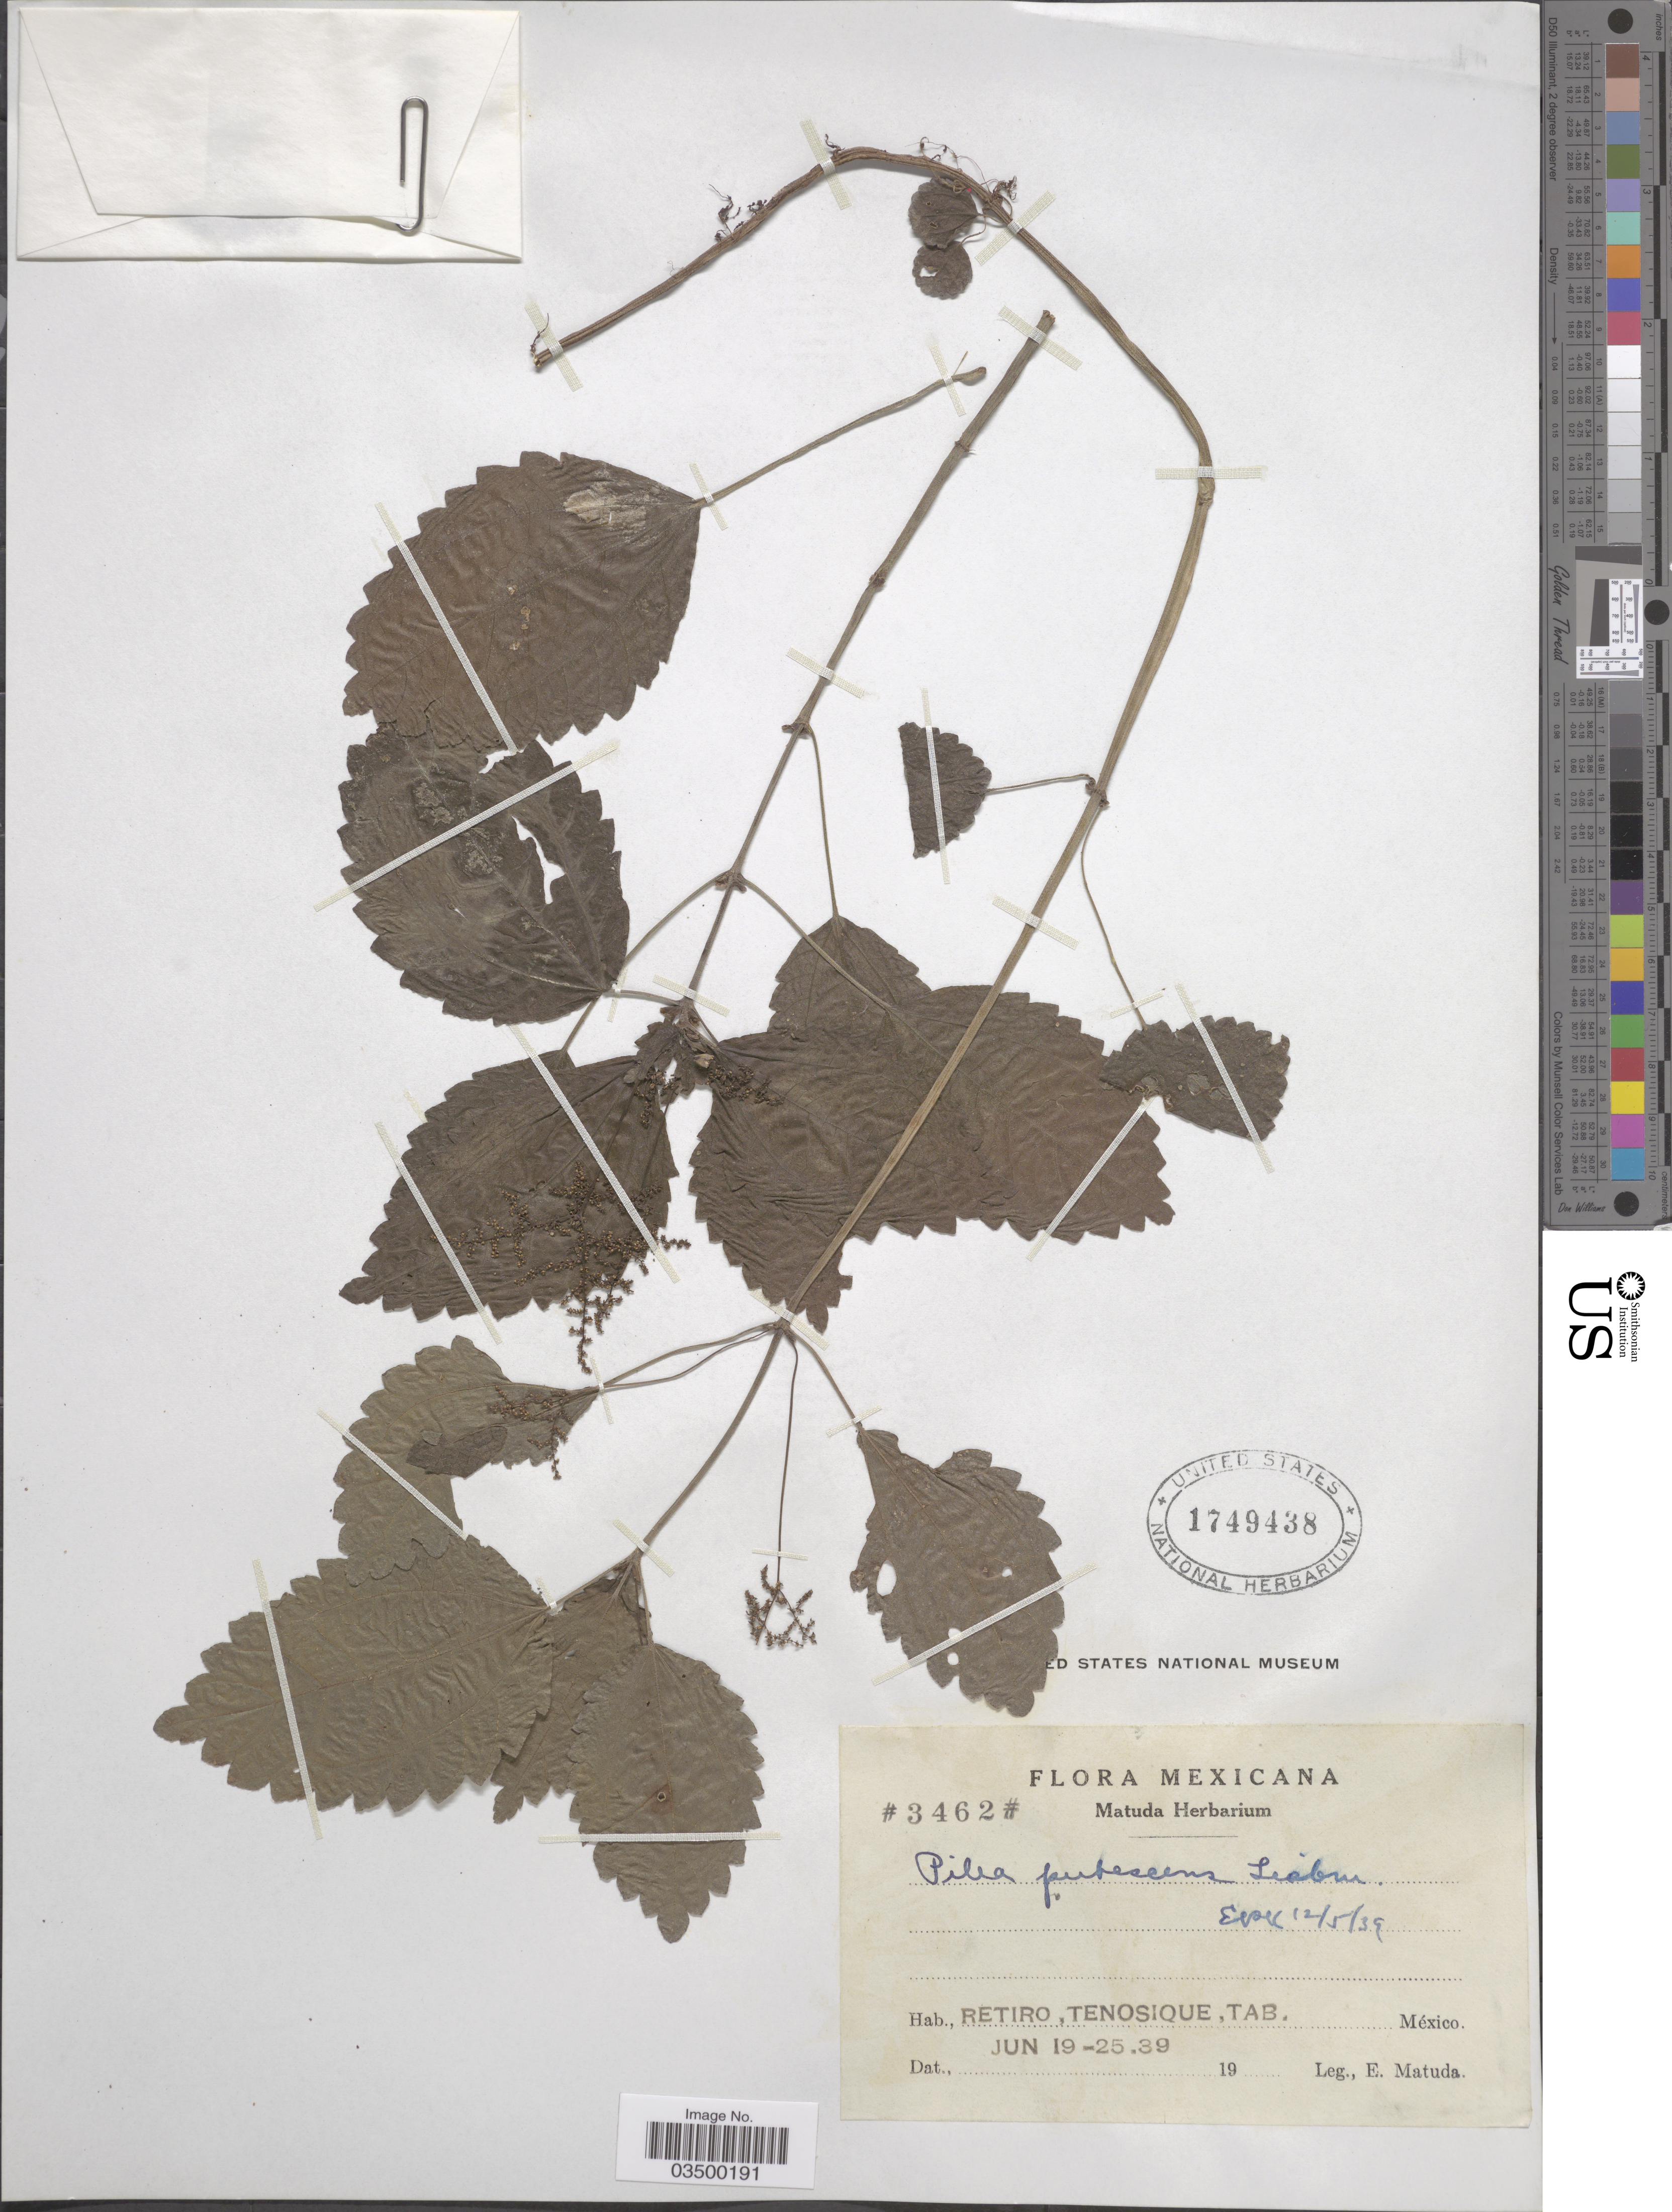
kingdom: Plantae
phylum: Tracheophyta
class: Magnoliopsida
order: Rosales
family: Urticaceae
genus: Pilea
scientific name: Pilea pubescens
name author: Liebm.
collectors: E. Matuda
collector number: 3462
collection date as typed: Transcribed d/m/y: 19/6/39 to 25/6/39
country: Mexico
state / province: Tabasco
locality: Retiro, Tenosique.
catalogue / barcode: US 1749438